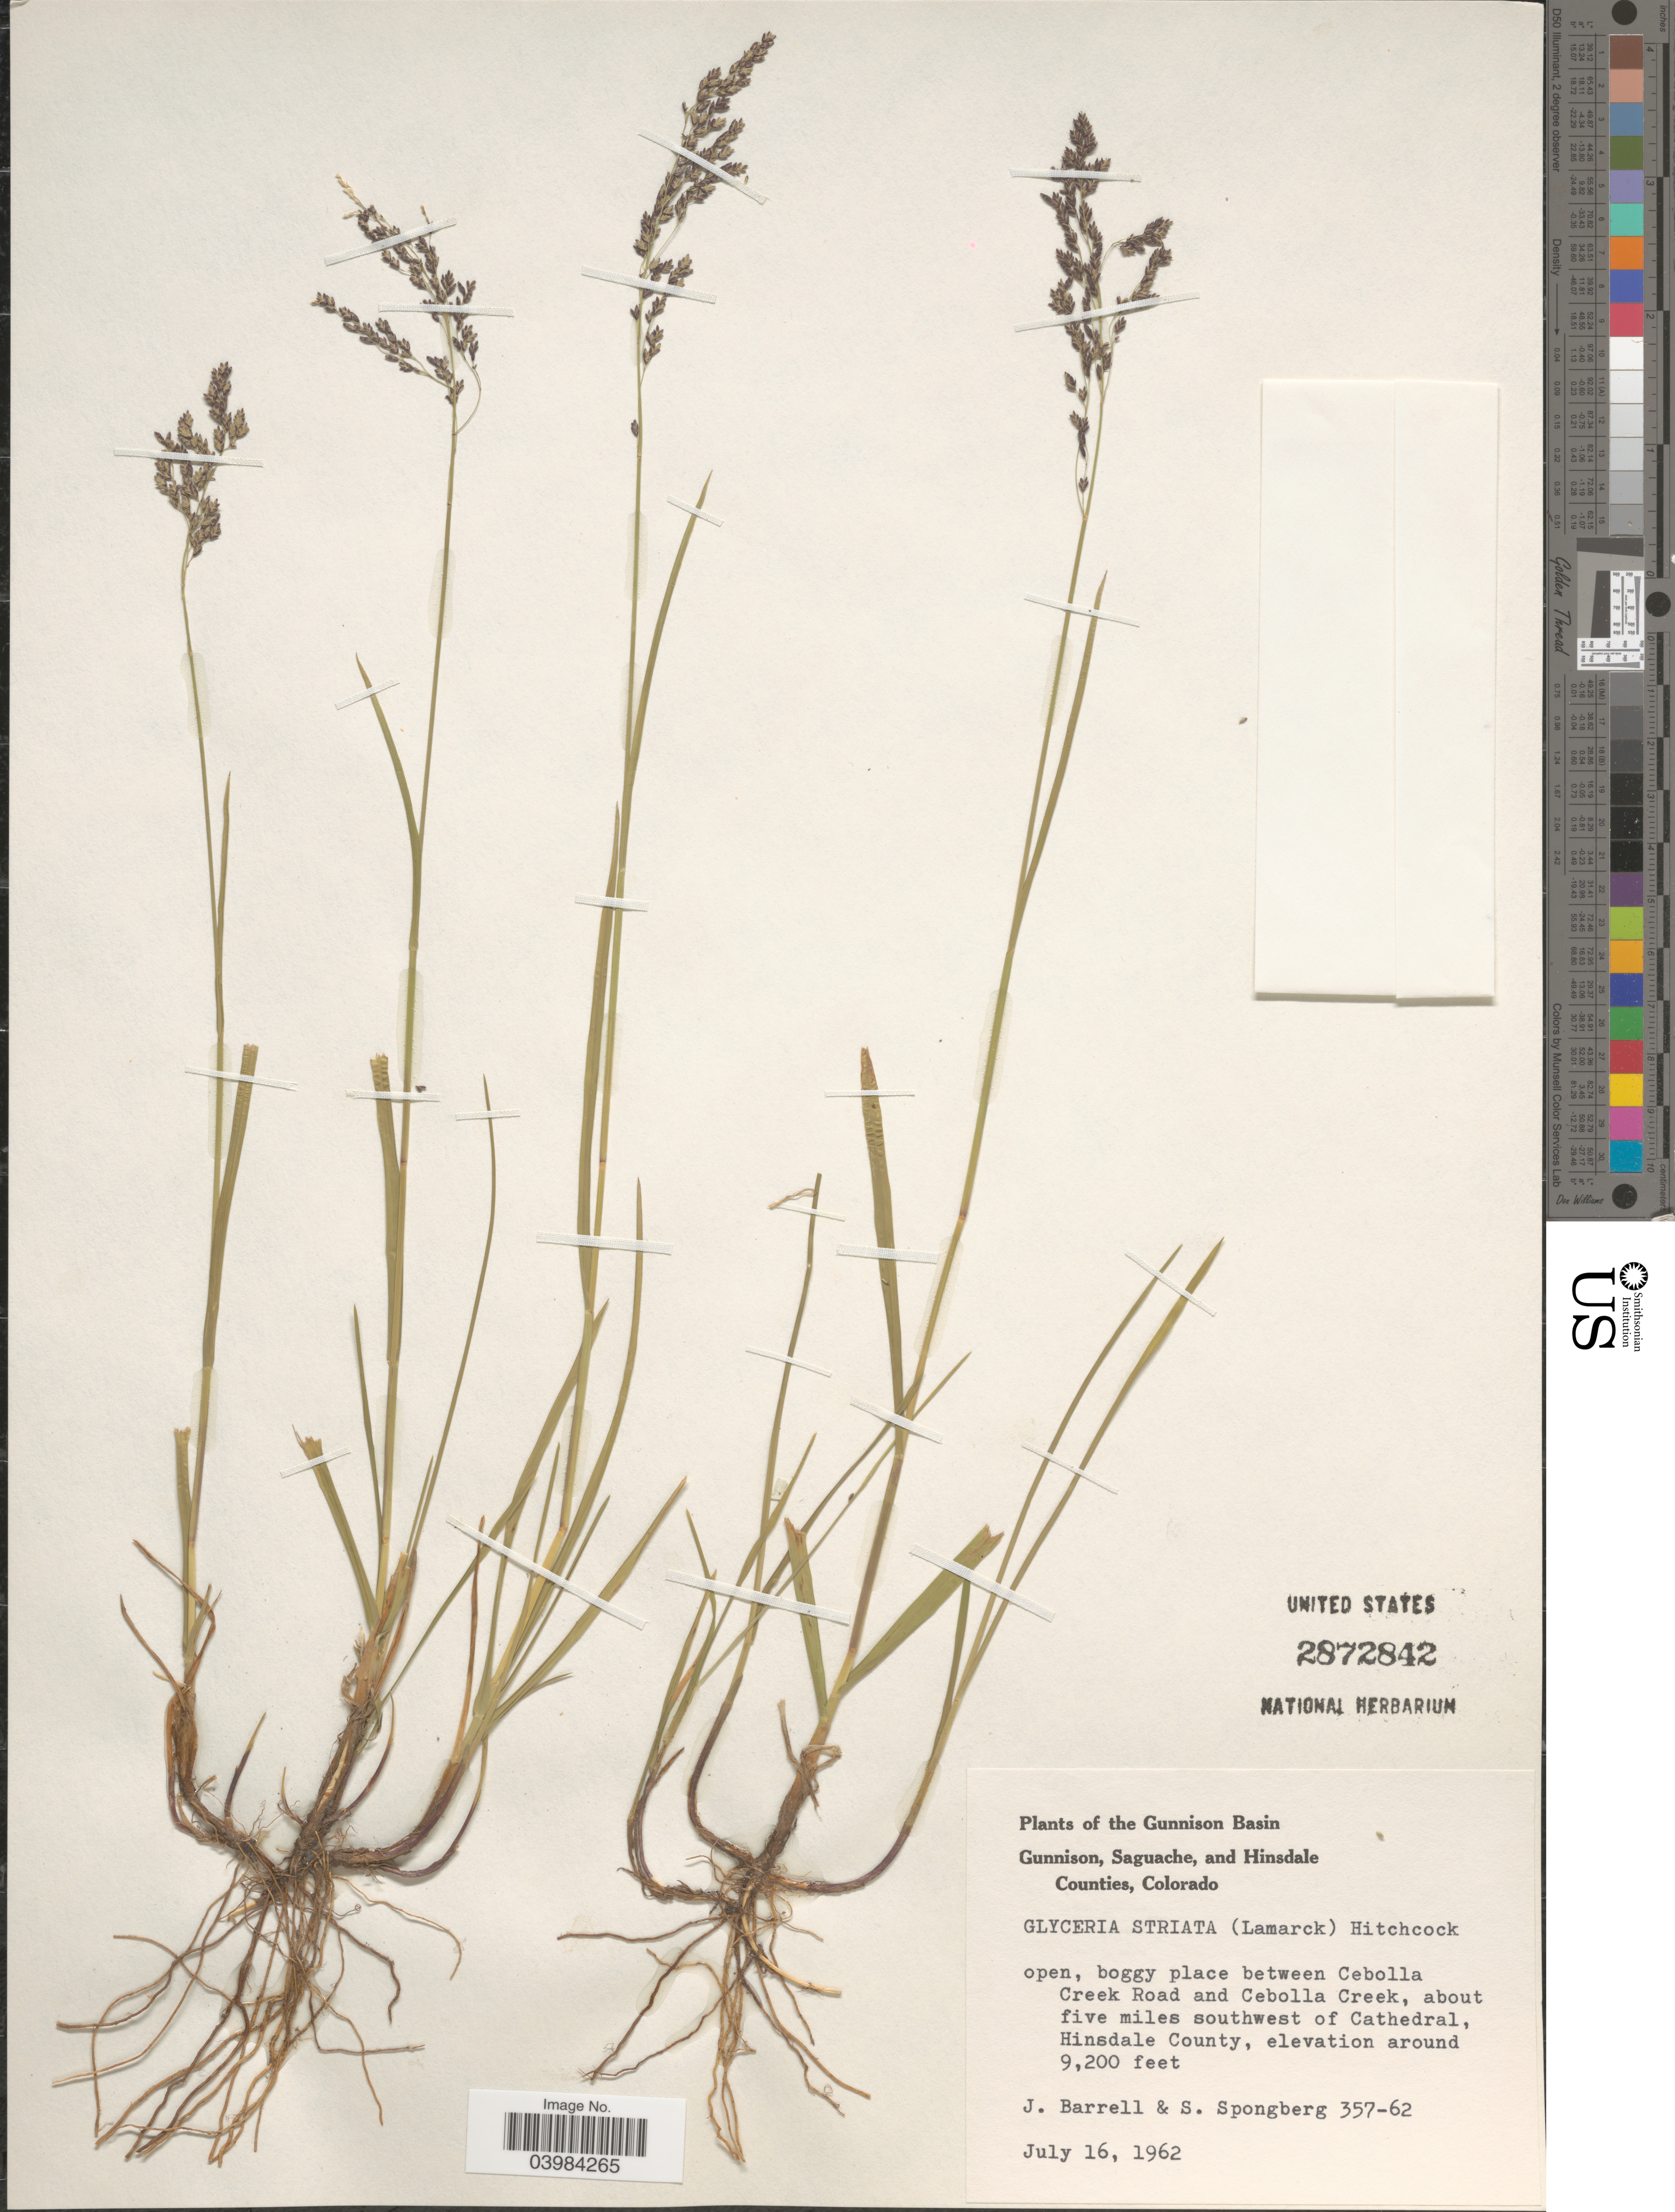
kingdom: Plantae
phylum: Tracheophyta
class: Liliopsida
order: Poales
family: Poaceae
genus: Glyceria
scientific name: Glyceria striata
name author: (Lam.) Hitchc.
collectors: J. Barrell & S. A.Spongberg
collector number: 357-62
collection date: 1962-07-16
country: United States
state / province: Colorado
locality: The Gunnison Basin. Open, boggy place between Cebolla Creek Road and Cebolla Creek, about five miles southwest of Cathedral, Hinsdale County.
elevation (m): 2804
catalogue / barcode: US 2872842